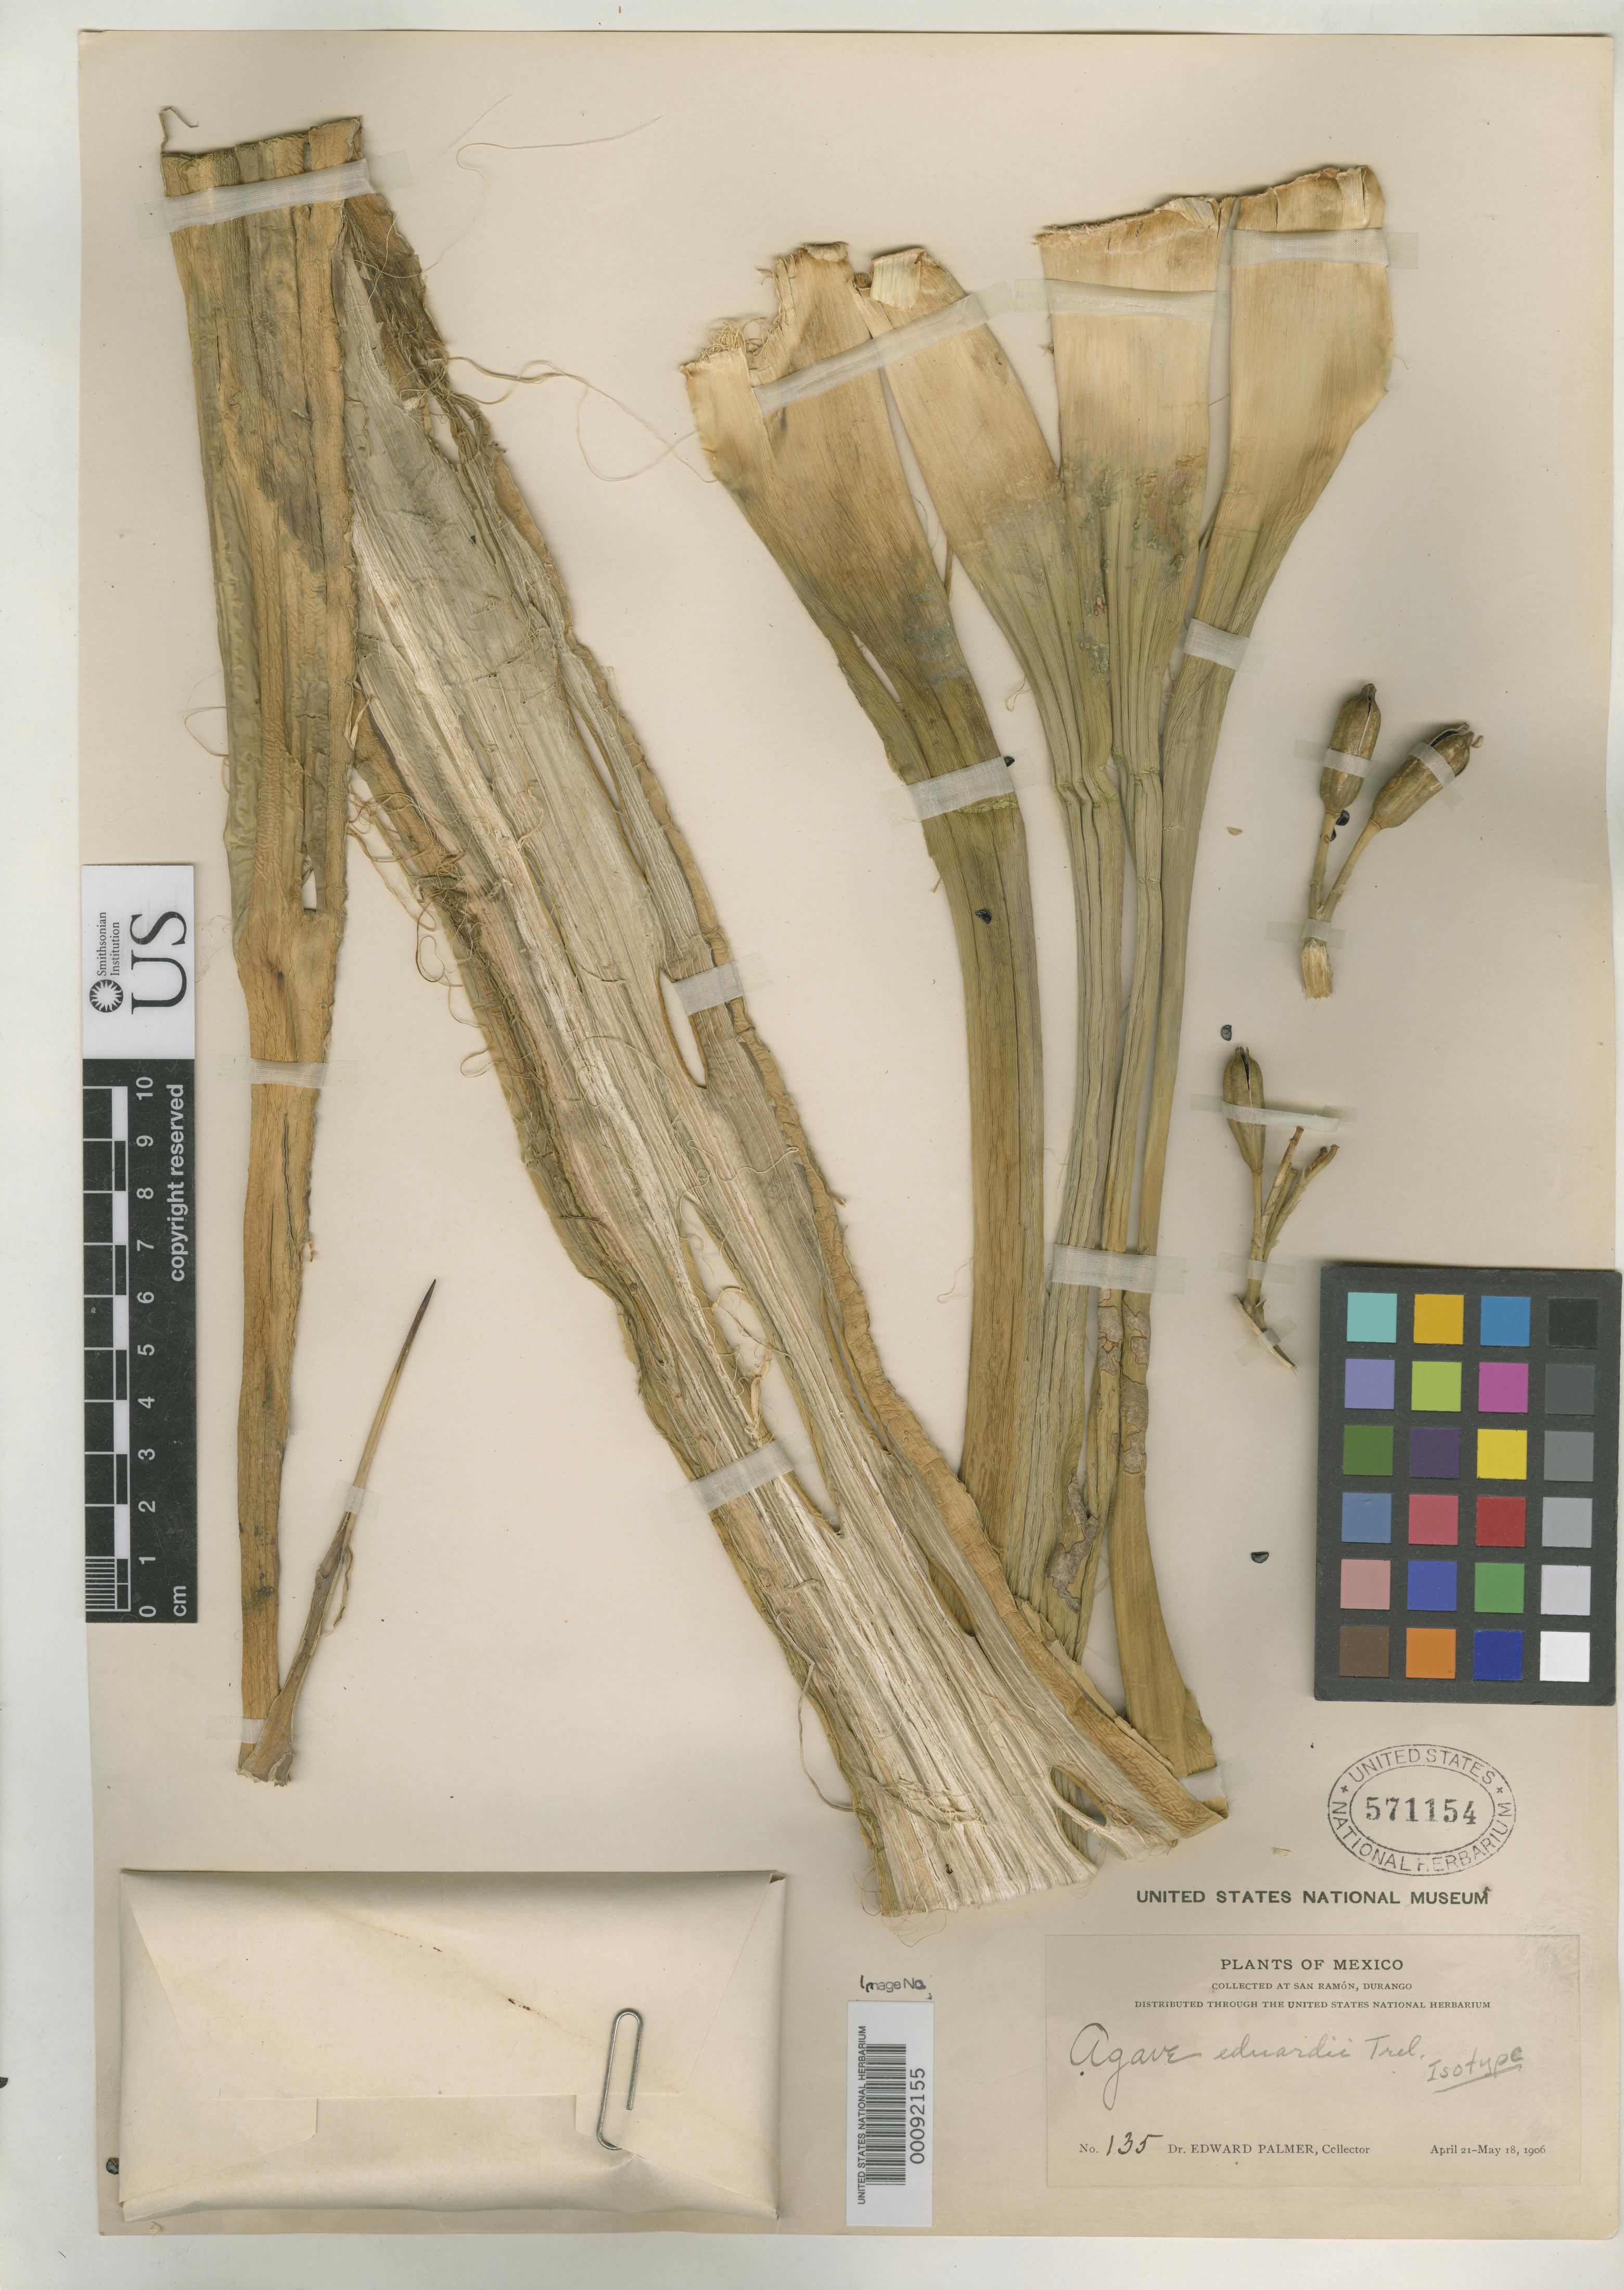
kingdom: Plantae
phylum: Tracheophyta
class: Liliopsida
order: Asparagales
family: Asparagaceae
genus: Agave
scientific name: Agave eduardi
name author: Trel. in Standl.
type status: Isotype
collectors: E. Palmer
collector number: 135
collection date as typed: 21 Apr 1906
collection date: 1906-04-21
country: Mexico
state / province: Durango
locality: San Ramon.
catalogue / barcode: US 571154